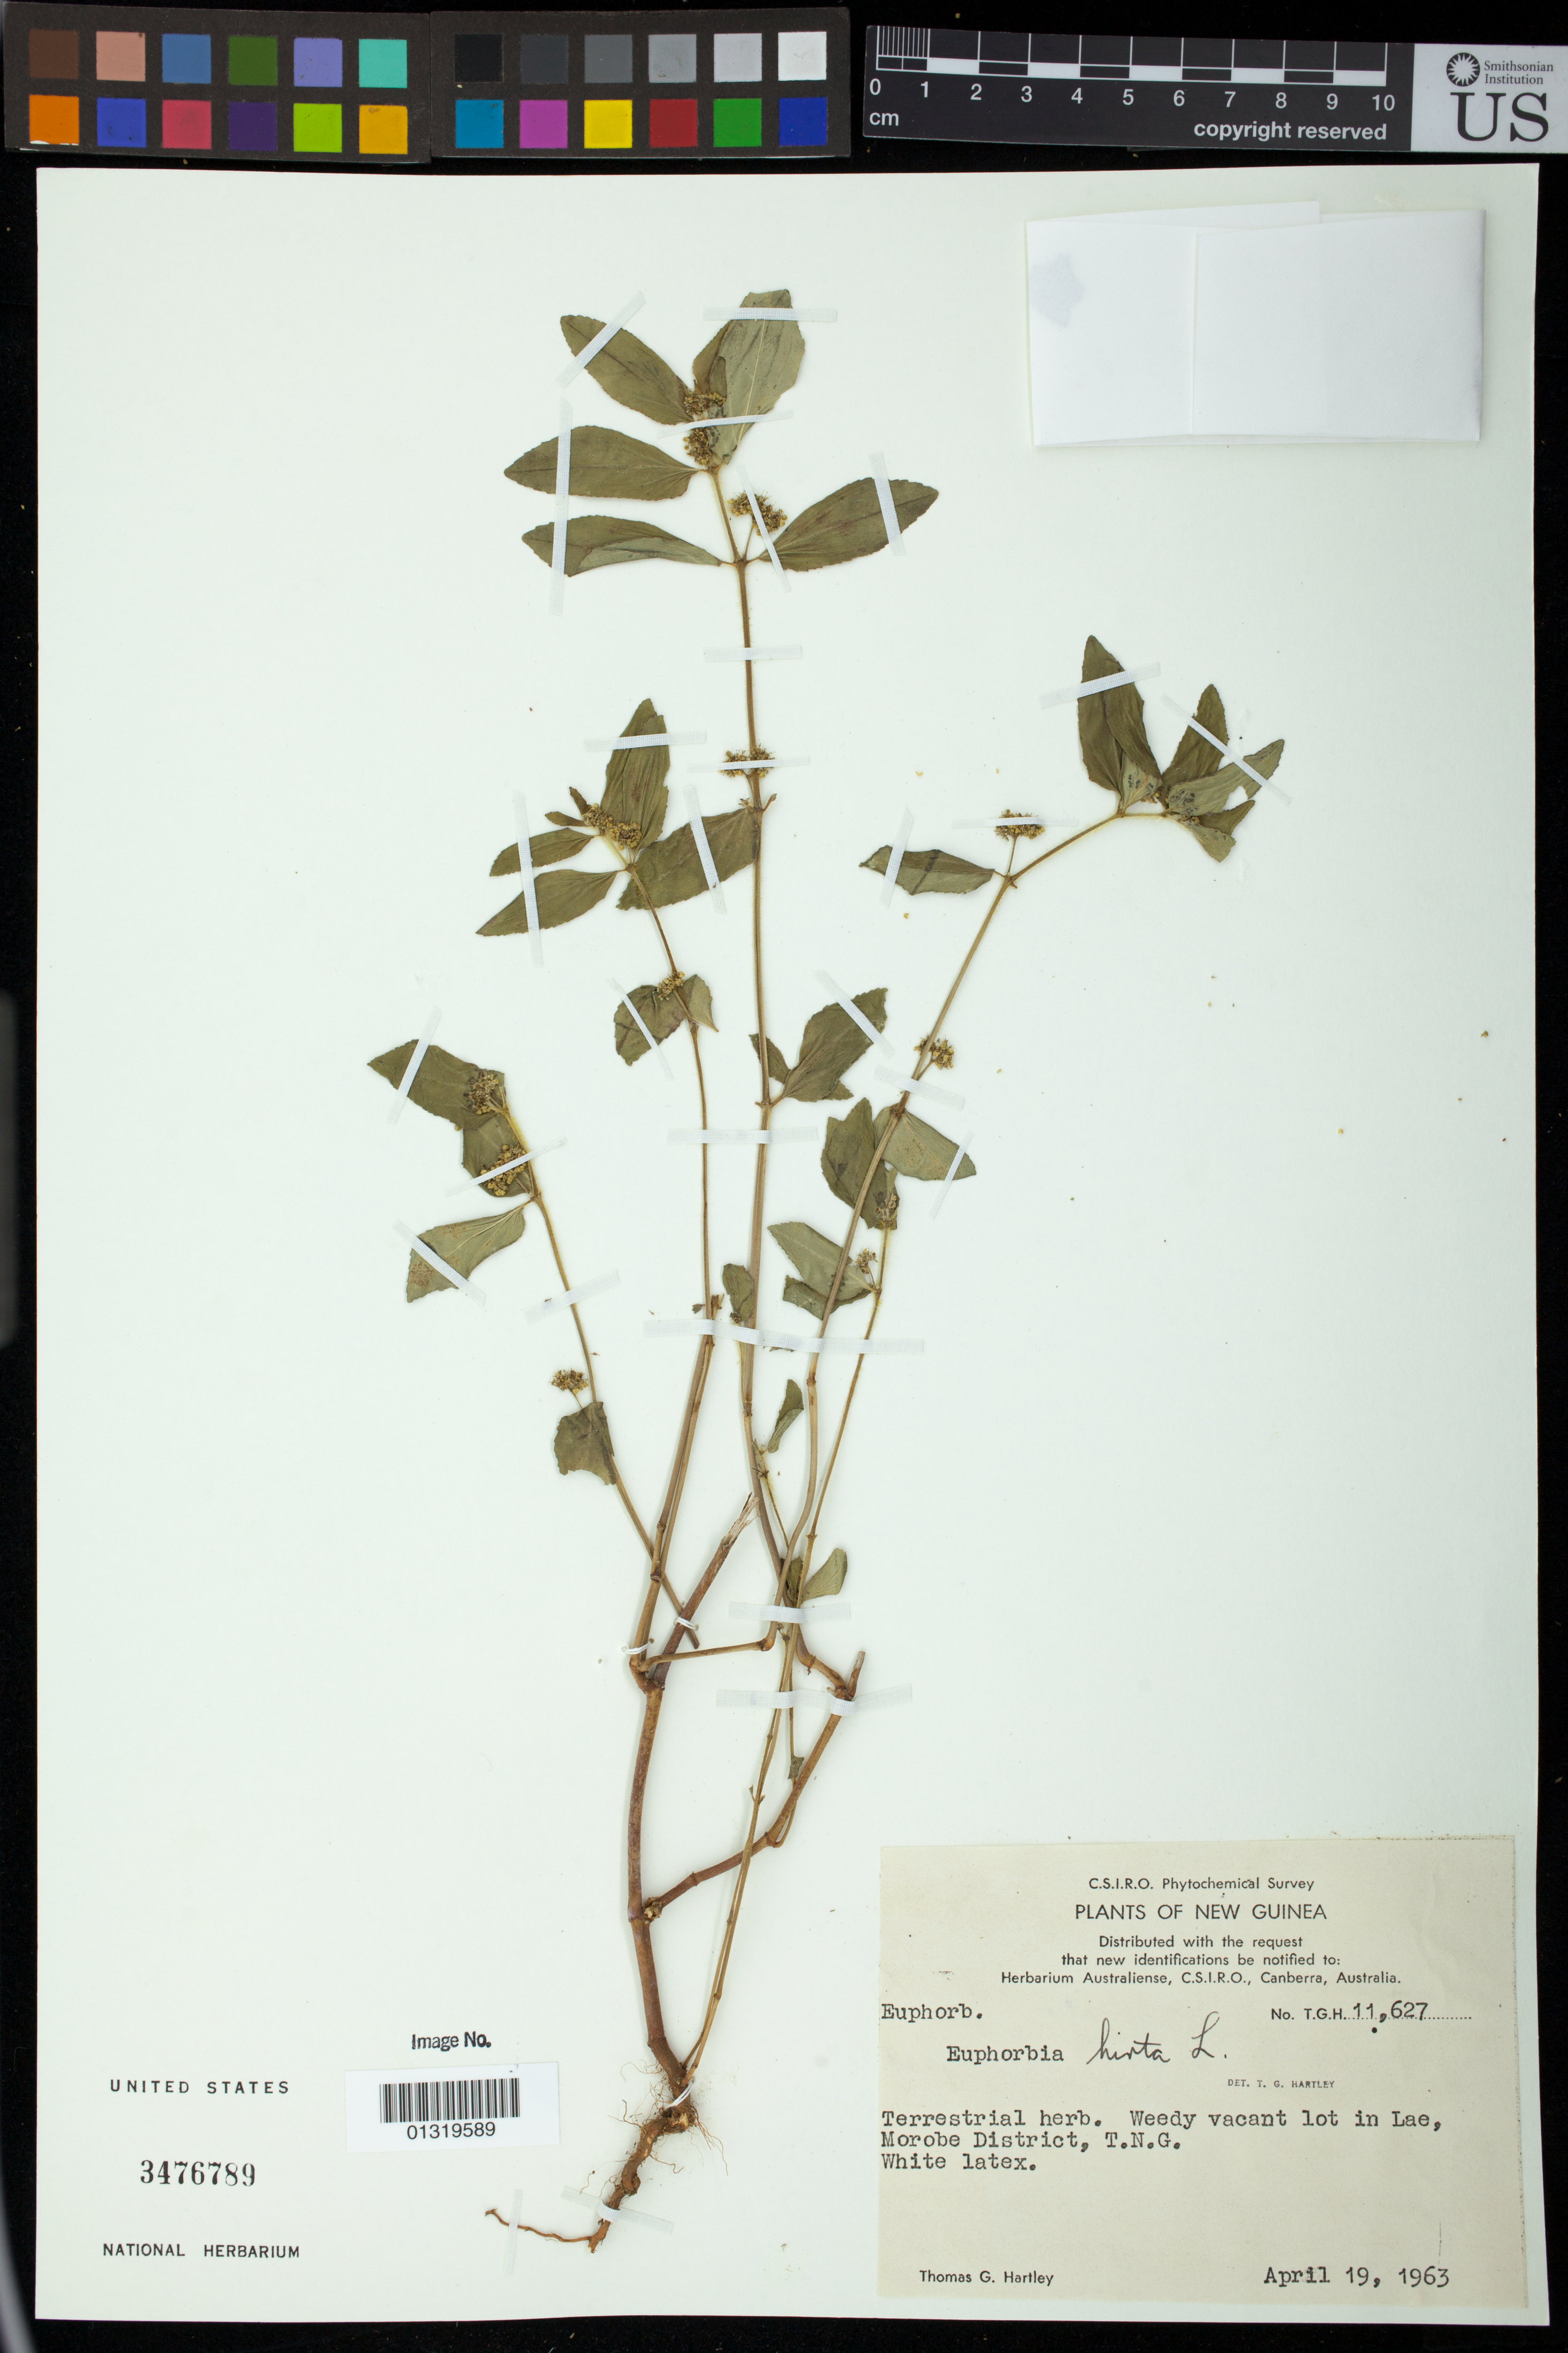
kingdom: Plantae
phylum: Tracheophyta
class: Magnoliopsida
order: Malpighiales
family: Euphorbiaceae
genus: Euphorbia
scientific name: Euphorbia hirta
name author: L.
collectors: T. G. Hartley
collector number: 11627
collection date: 1963-04-19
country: Papua New Guinea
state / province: Morobe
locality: Weedy vacant lot in Lae.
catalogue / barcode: US 3476789